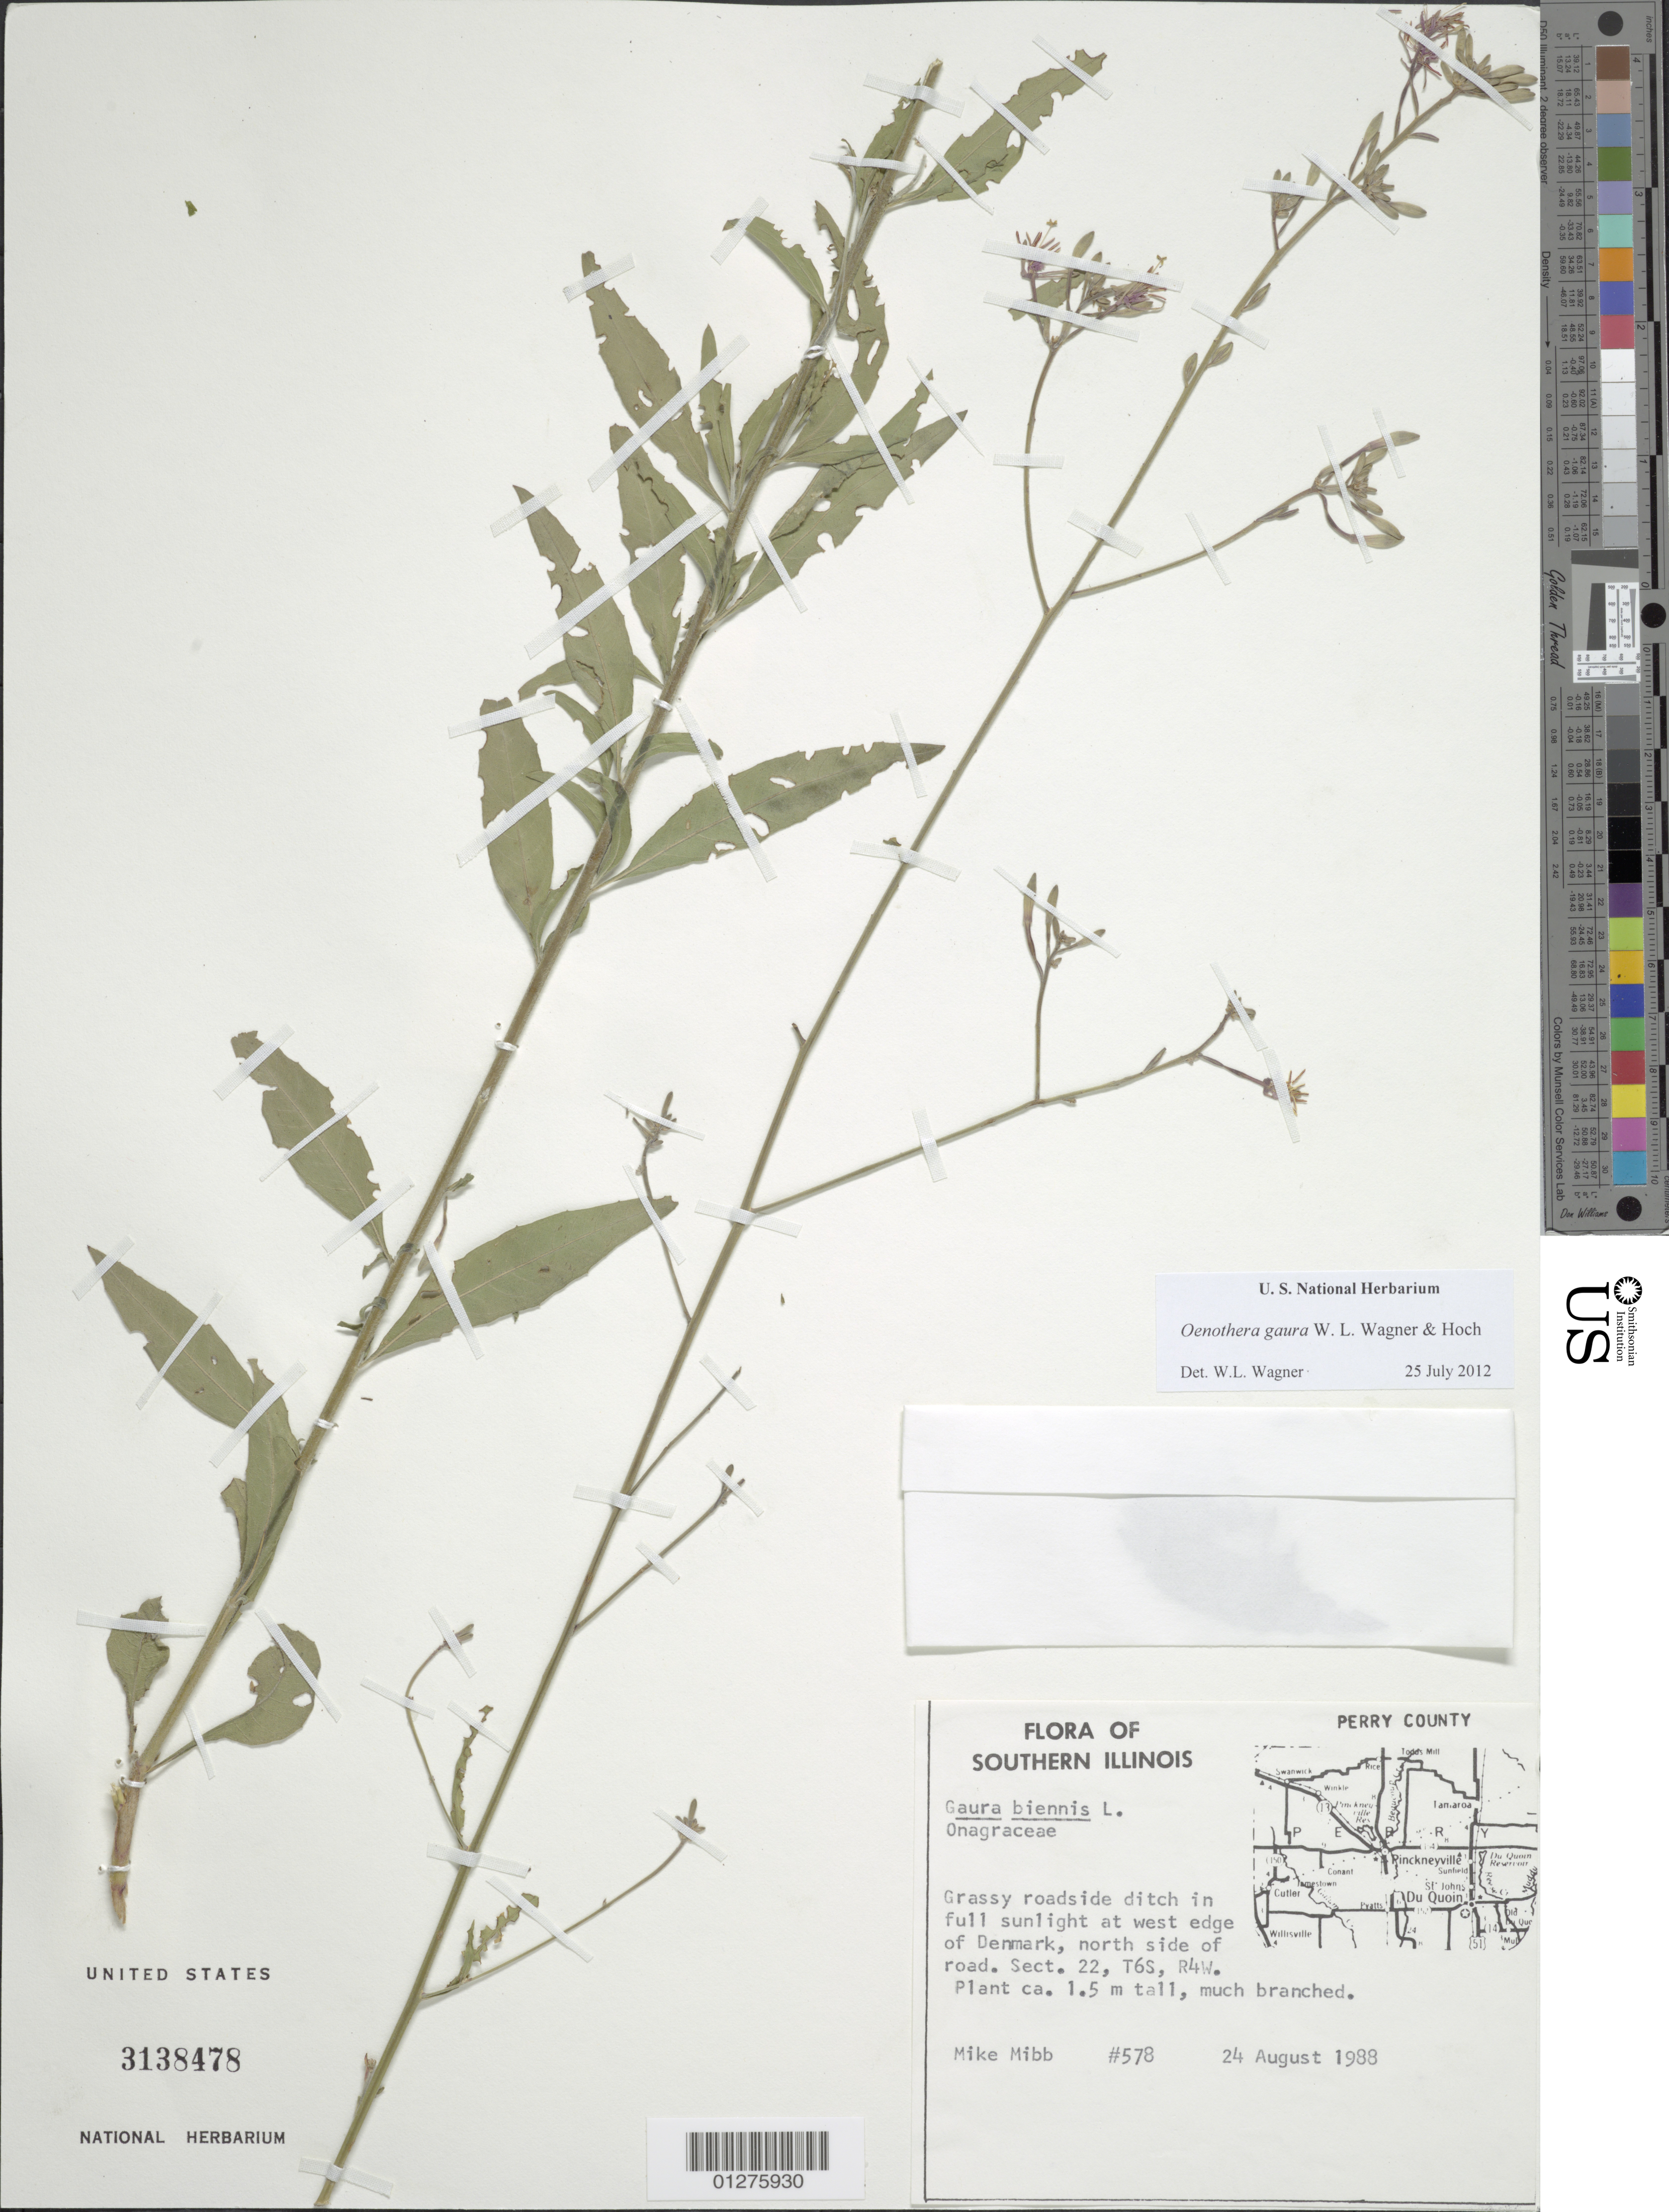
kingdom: Plantae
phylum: Tracheophyta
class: Magnoliopsida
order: Myrtales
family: Onagraceae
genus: Oenothera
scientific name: Oenothera gaura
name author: W.L. Wagner & Hoch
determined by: Wagner, W. L., (BOT), Smithsonian Institution - National Museum of Natural History (UNITED STATES)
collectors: M. Mibb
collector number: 578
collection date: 1988-08-24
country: United States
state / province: Illinois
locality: West edge of Denmark, north side of road. Sect. 22, T6s, R4W.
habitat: Grassy roadside ditch in full sunlight.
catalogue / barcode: US 3138478